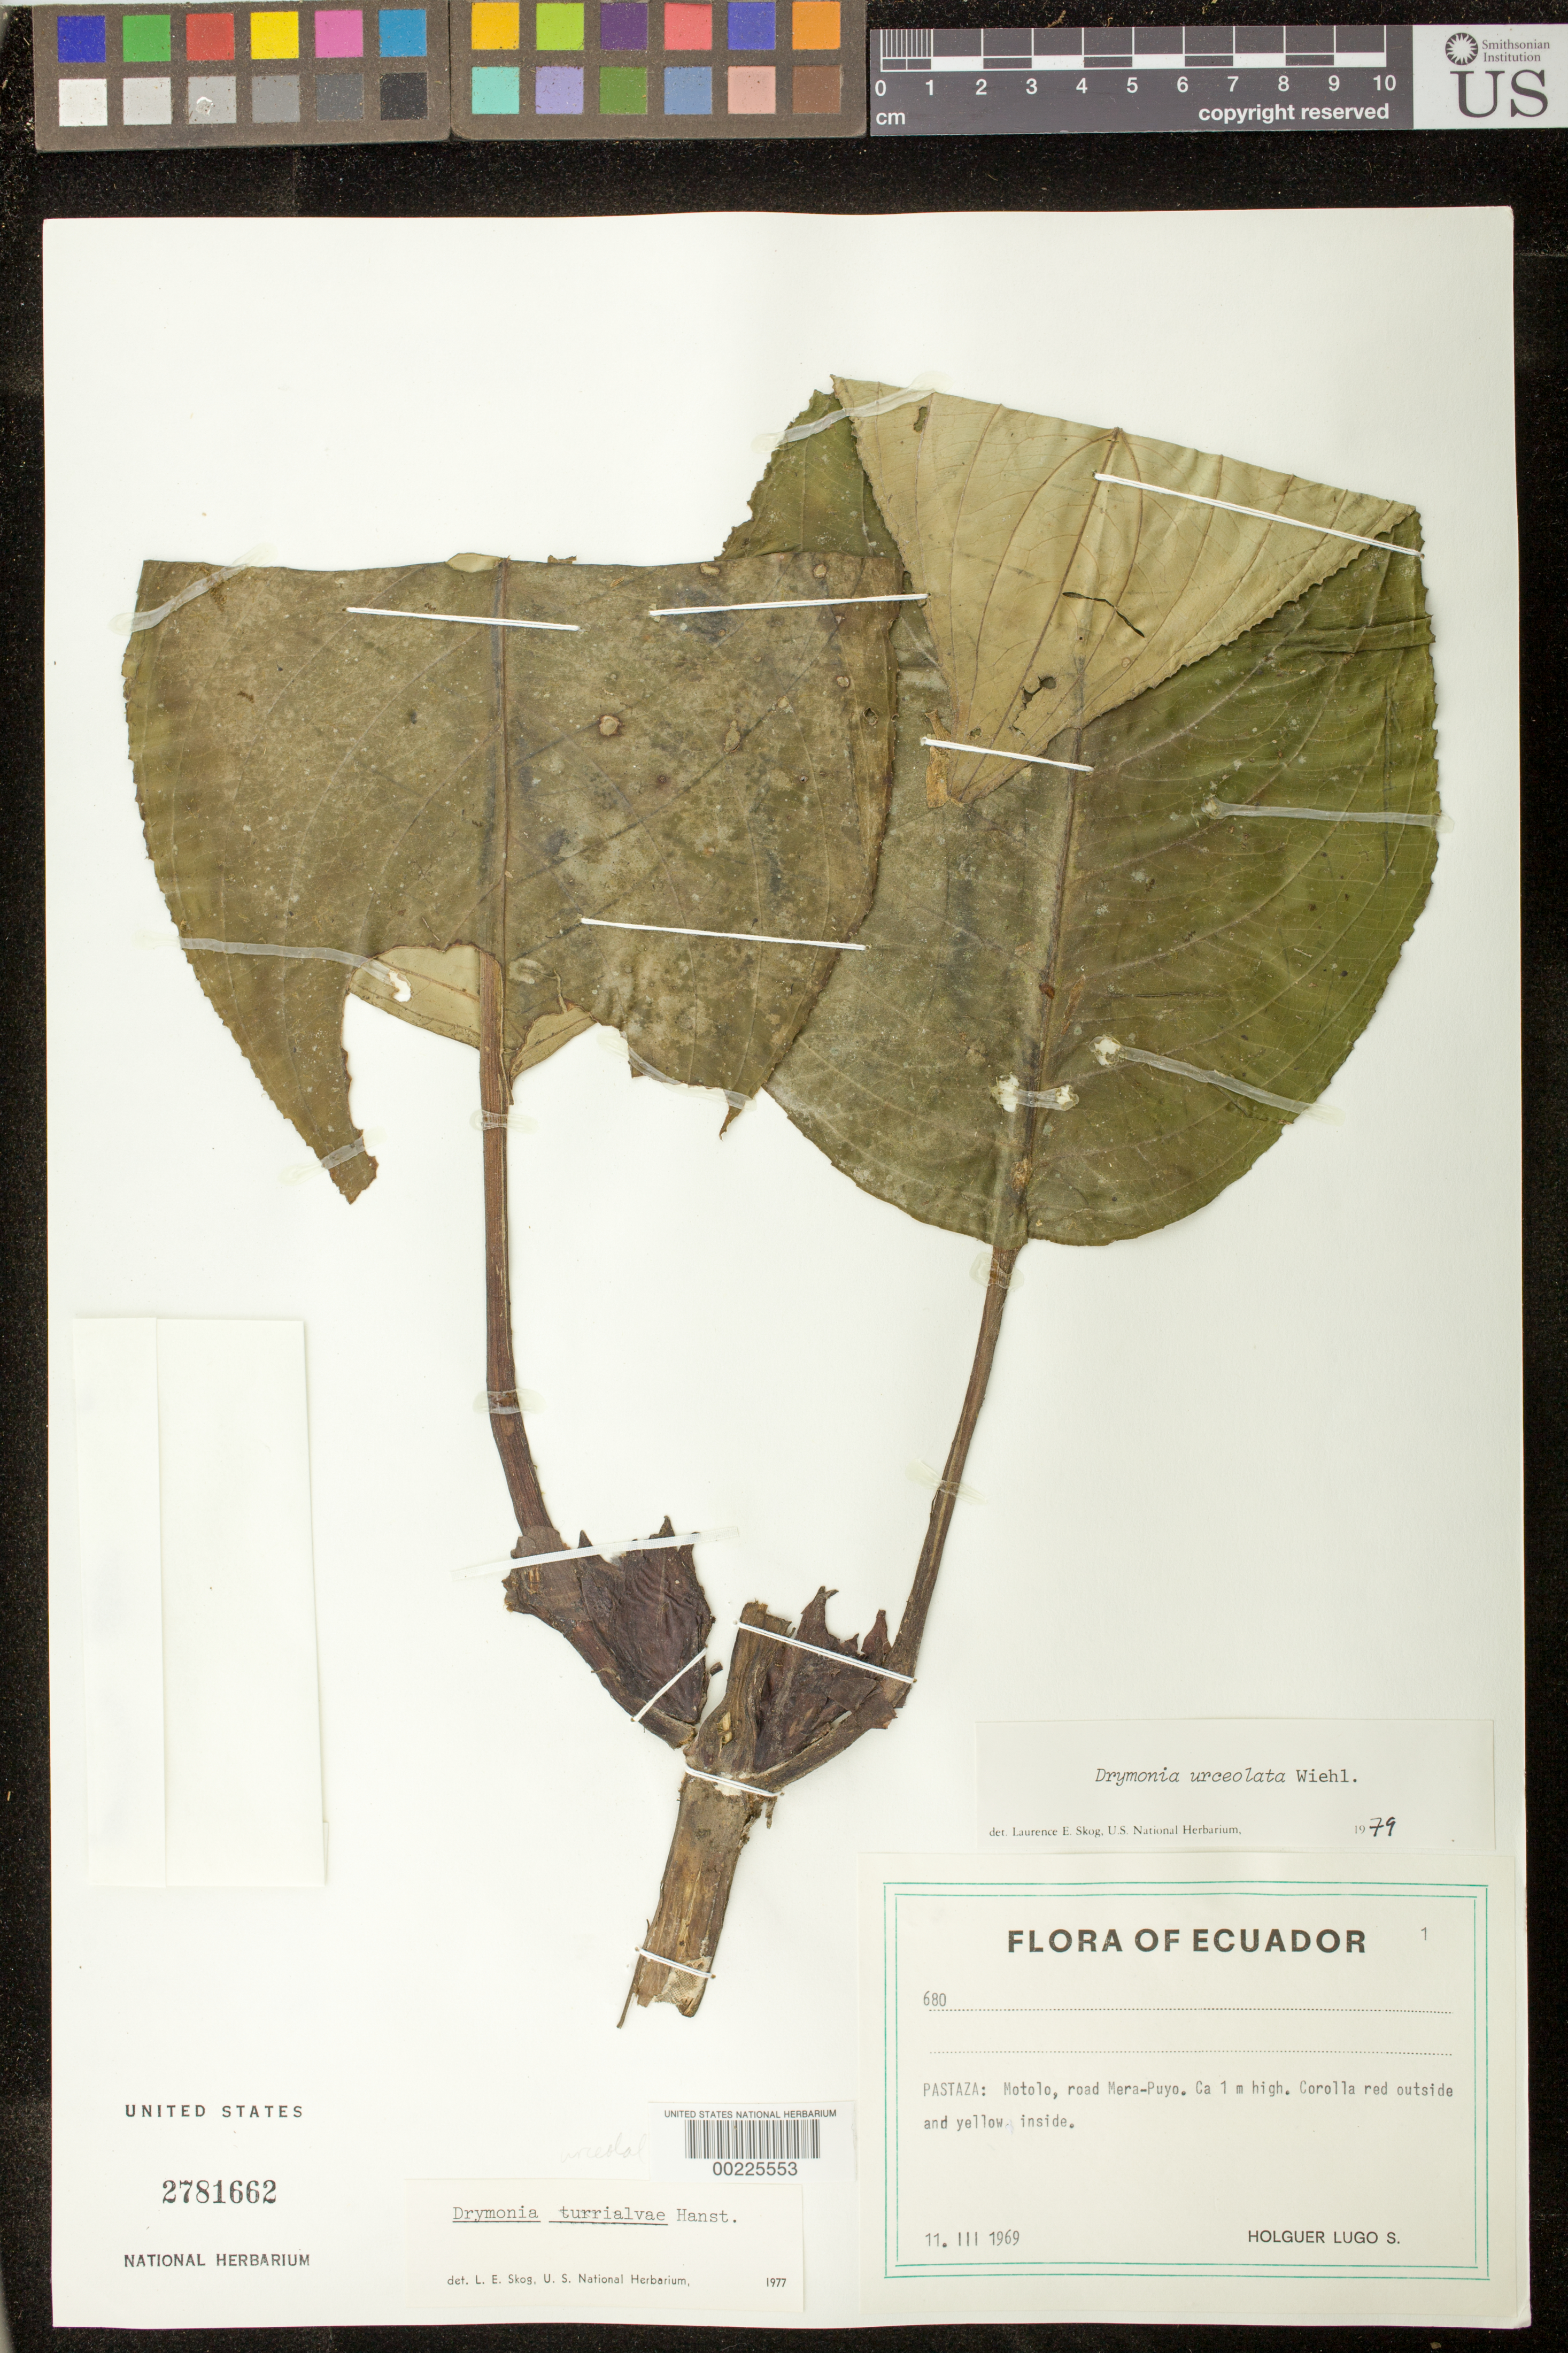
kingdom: Plantae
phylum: Tracheophyta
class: Magnoliopsida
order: Lamiales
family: Gesneriaceae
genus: Drymonia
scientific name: Drymonia urceolata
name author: Wiehler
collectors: H. Lugo S.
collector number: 680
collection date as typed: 11 Mar 1969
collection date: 1969-03-11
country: Ecuador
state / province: Pastaza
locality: Motolo, road Mera-Puyo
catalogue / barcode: US 2781662